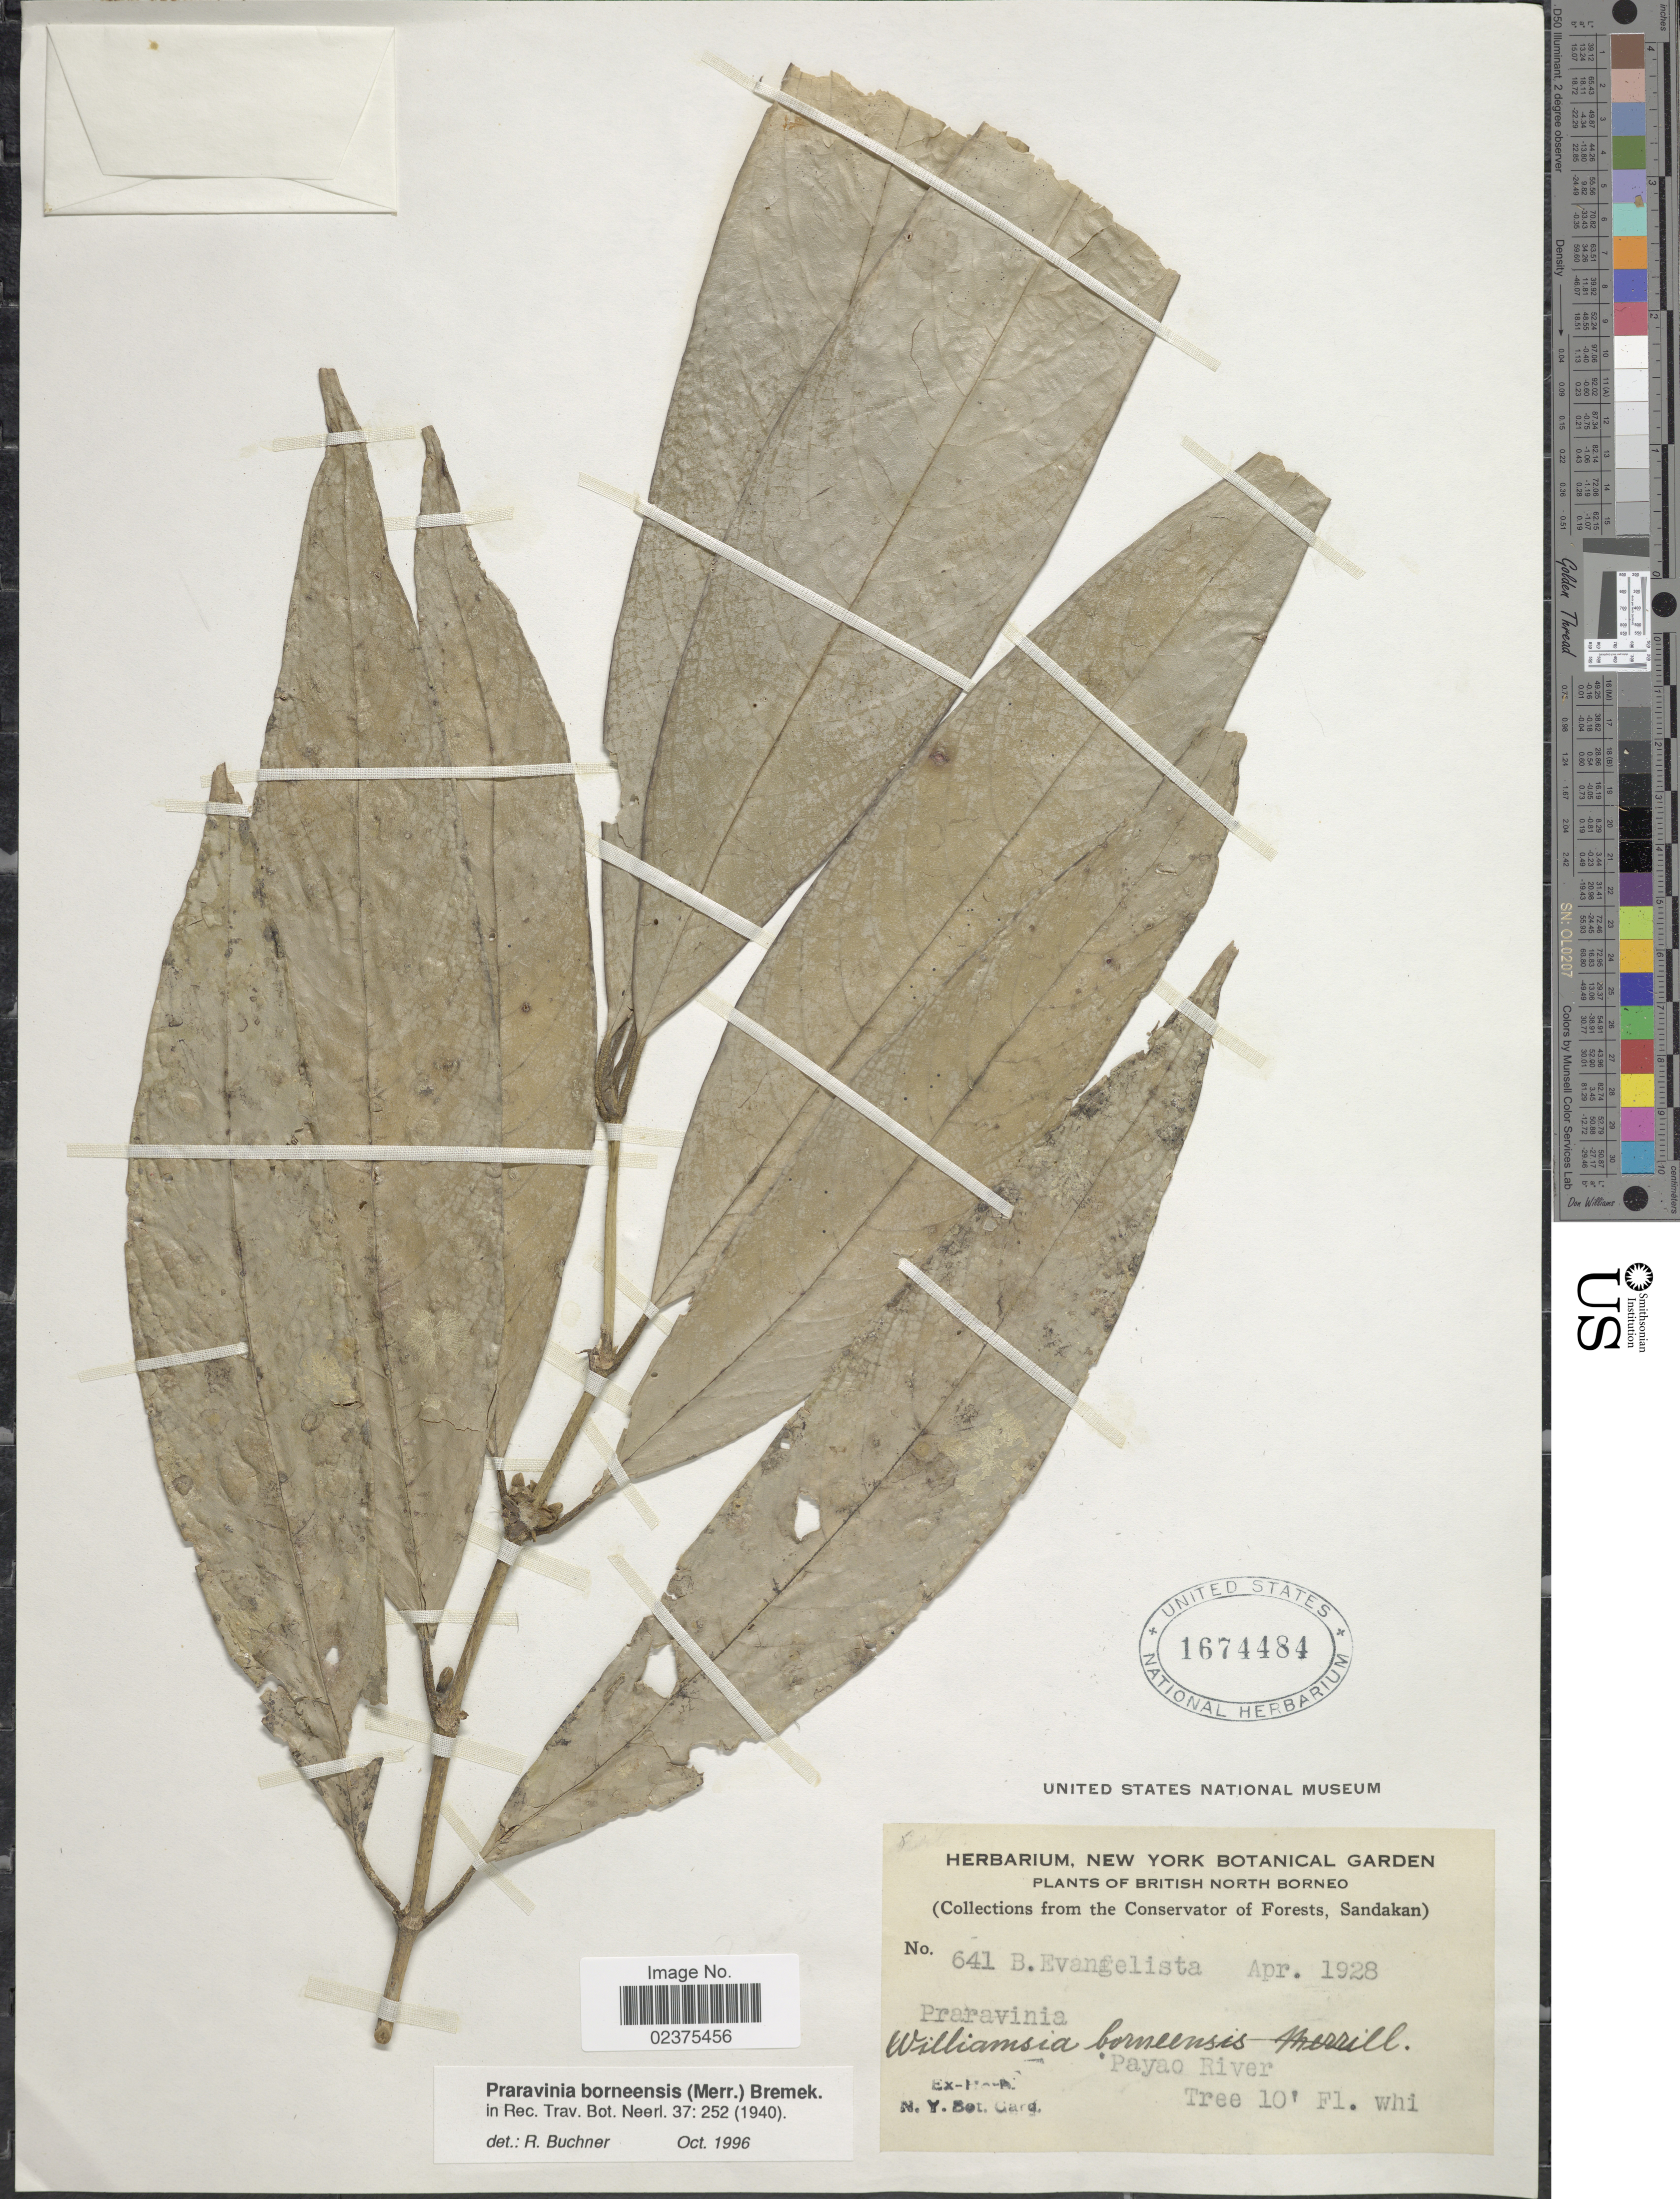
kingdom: Plantae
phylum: Tracheophyta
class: Magnoliopsida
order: Gentianales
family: Rubiaceae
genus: Praravinia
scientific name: Praravinia borneensis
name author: (Merr.) Bremek.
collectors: B. Evangelista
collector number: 641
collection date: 1928-04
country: Malaysia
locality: British North Borneo, Payao River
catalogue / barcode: US 1674484